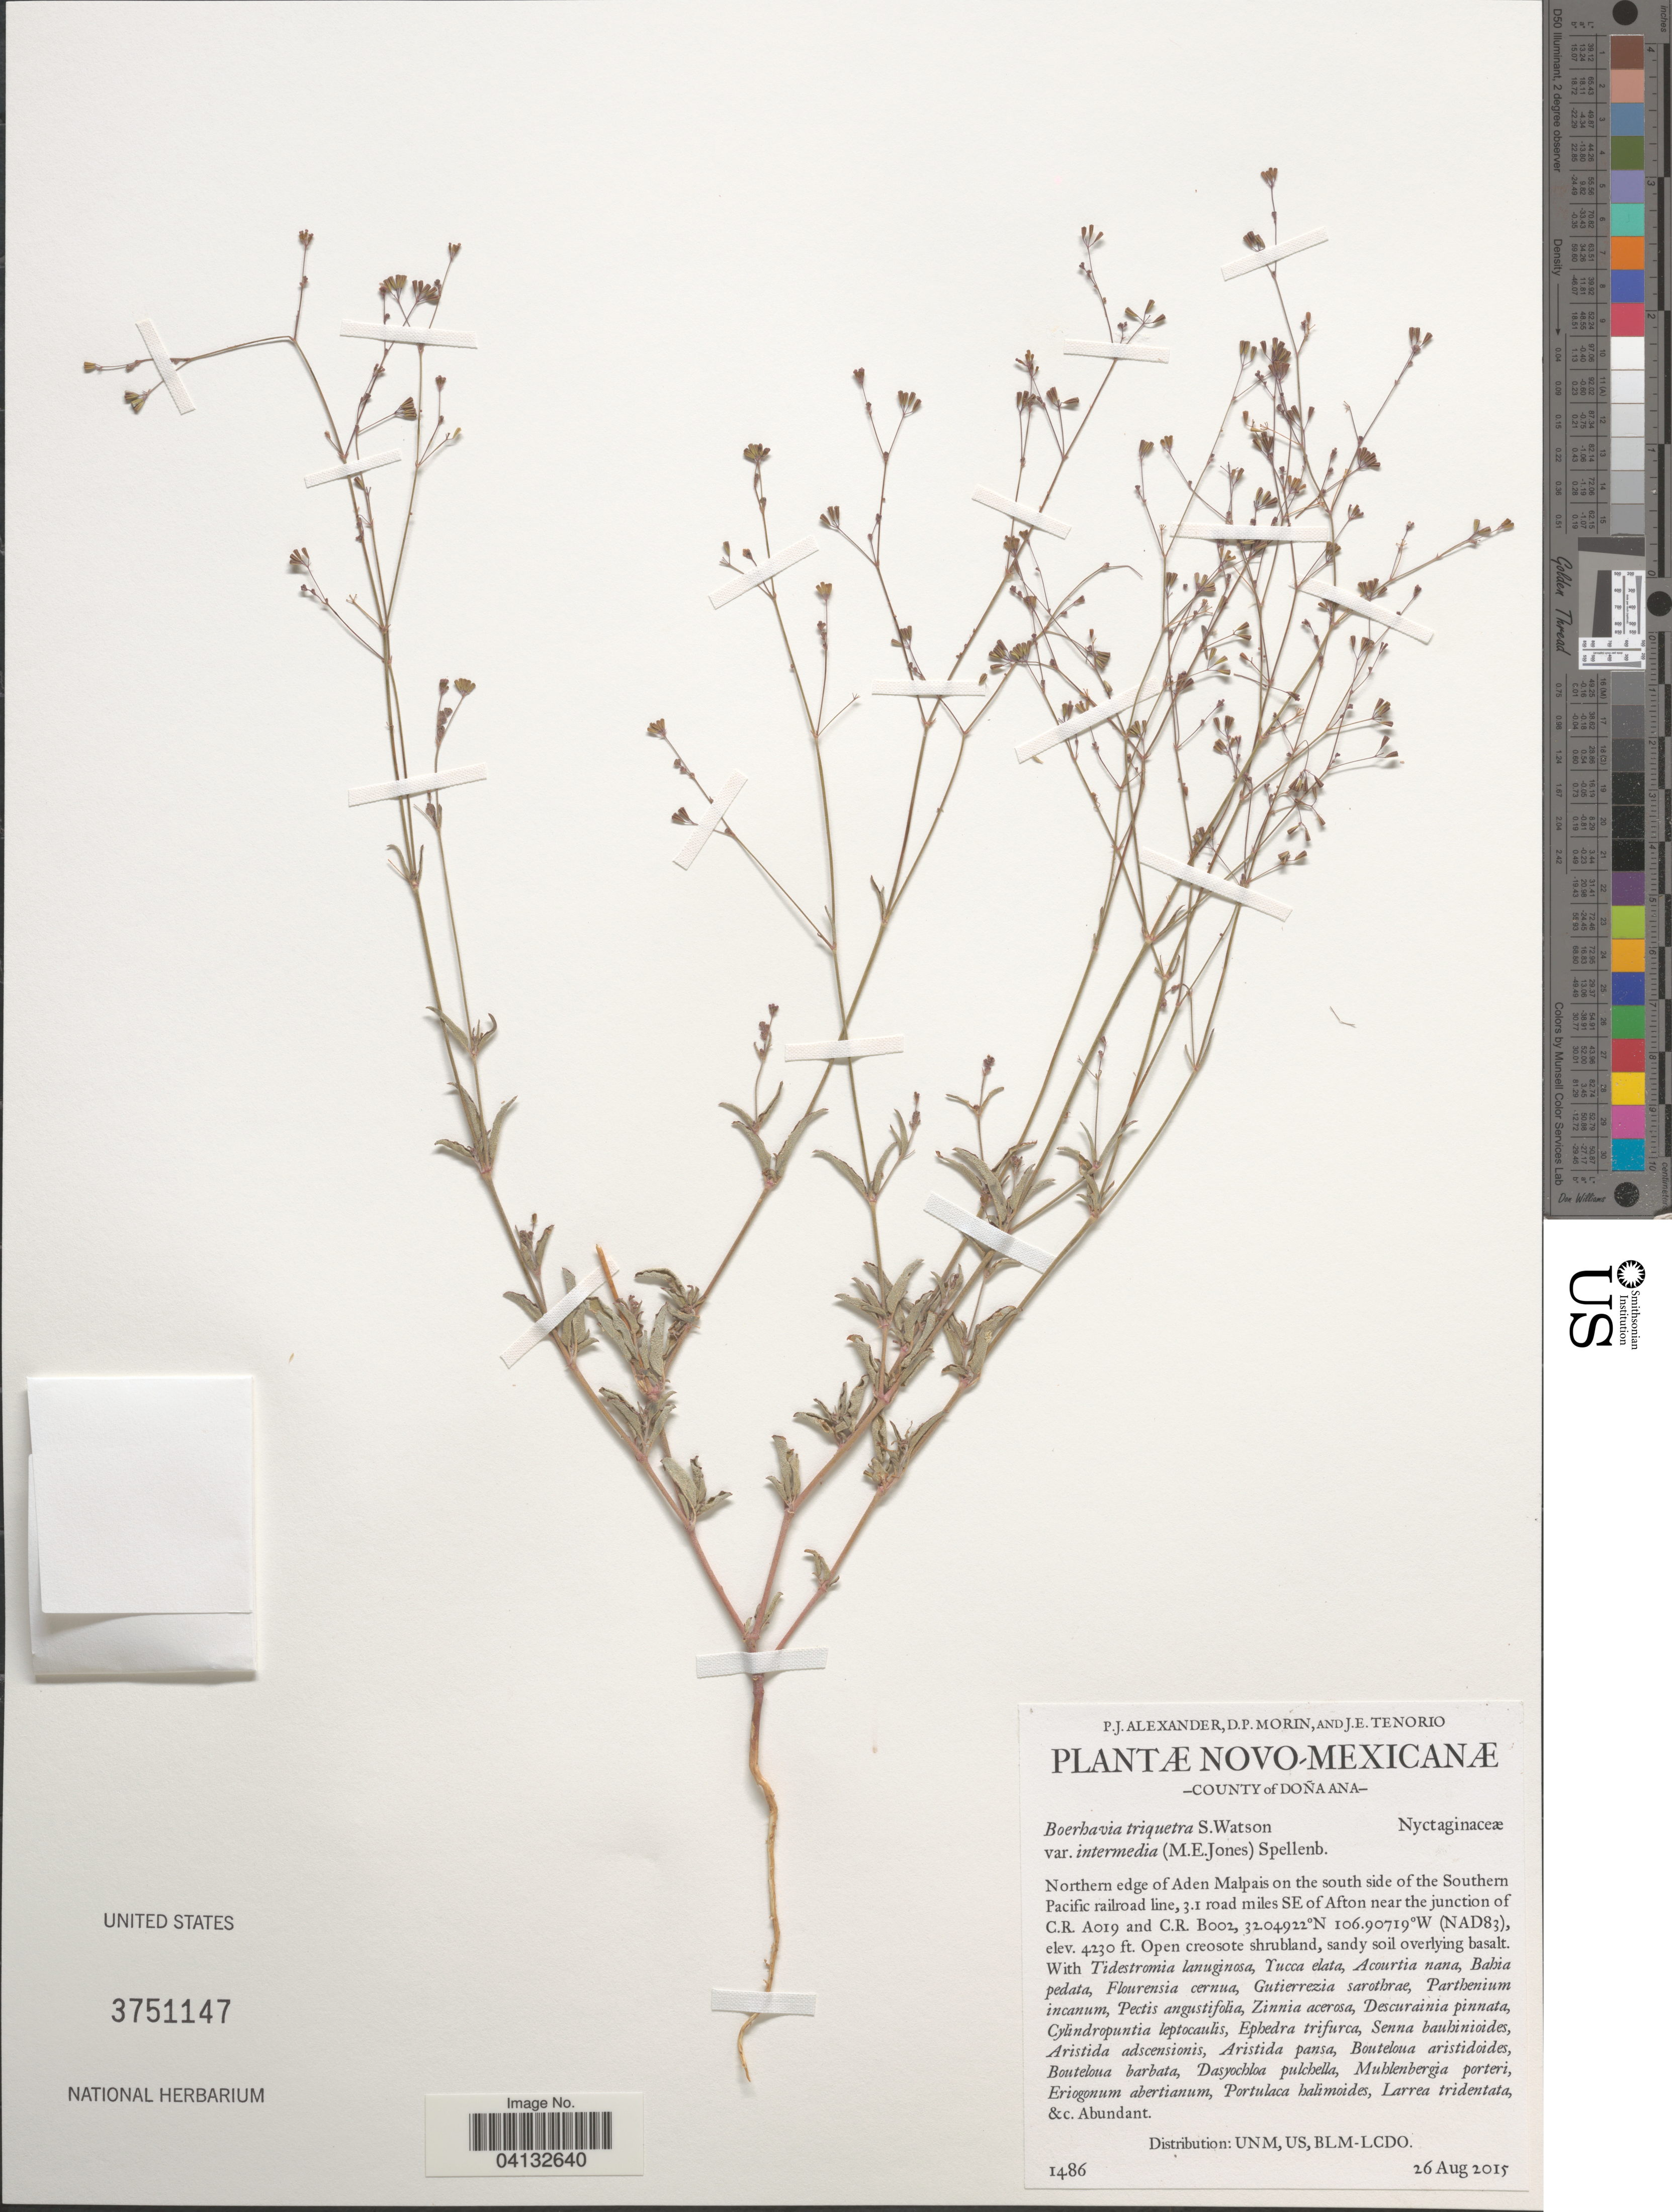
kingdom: Plantae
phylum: Tracheophyta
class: Magnoliopsida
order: Caryophyllales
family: Nyctaginaceae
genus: Boerhavia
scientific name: Boerhavia triquetra var. intermedia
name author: (M.E. Jones) Spellenb.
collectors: P. Alexander, D. Morin & J. Tenorio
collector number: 1486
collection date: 2015-08-26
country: United States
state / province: New Mexico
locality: County of Doña Ana. Northern edge of Aden Malpais on the south side of the Southern Pacific railroad line, 3.1 road miles SE of Afton near the junction of C.R. A019 and C.R. B002.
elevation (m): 1289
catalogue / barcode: US 3751147